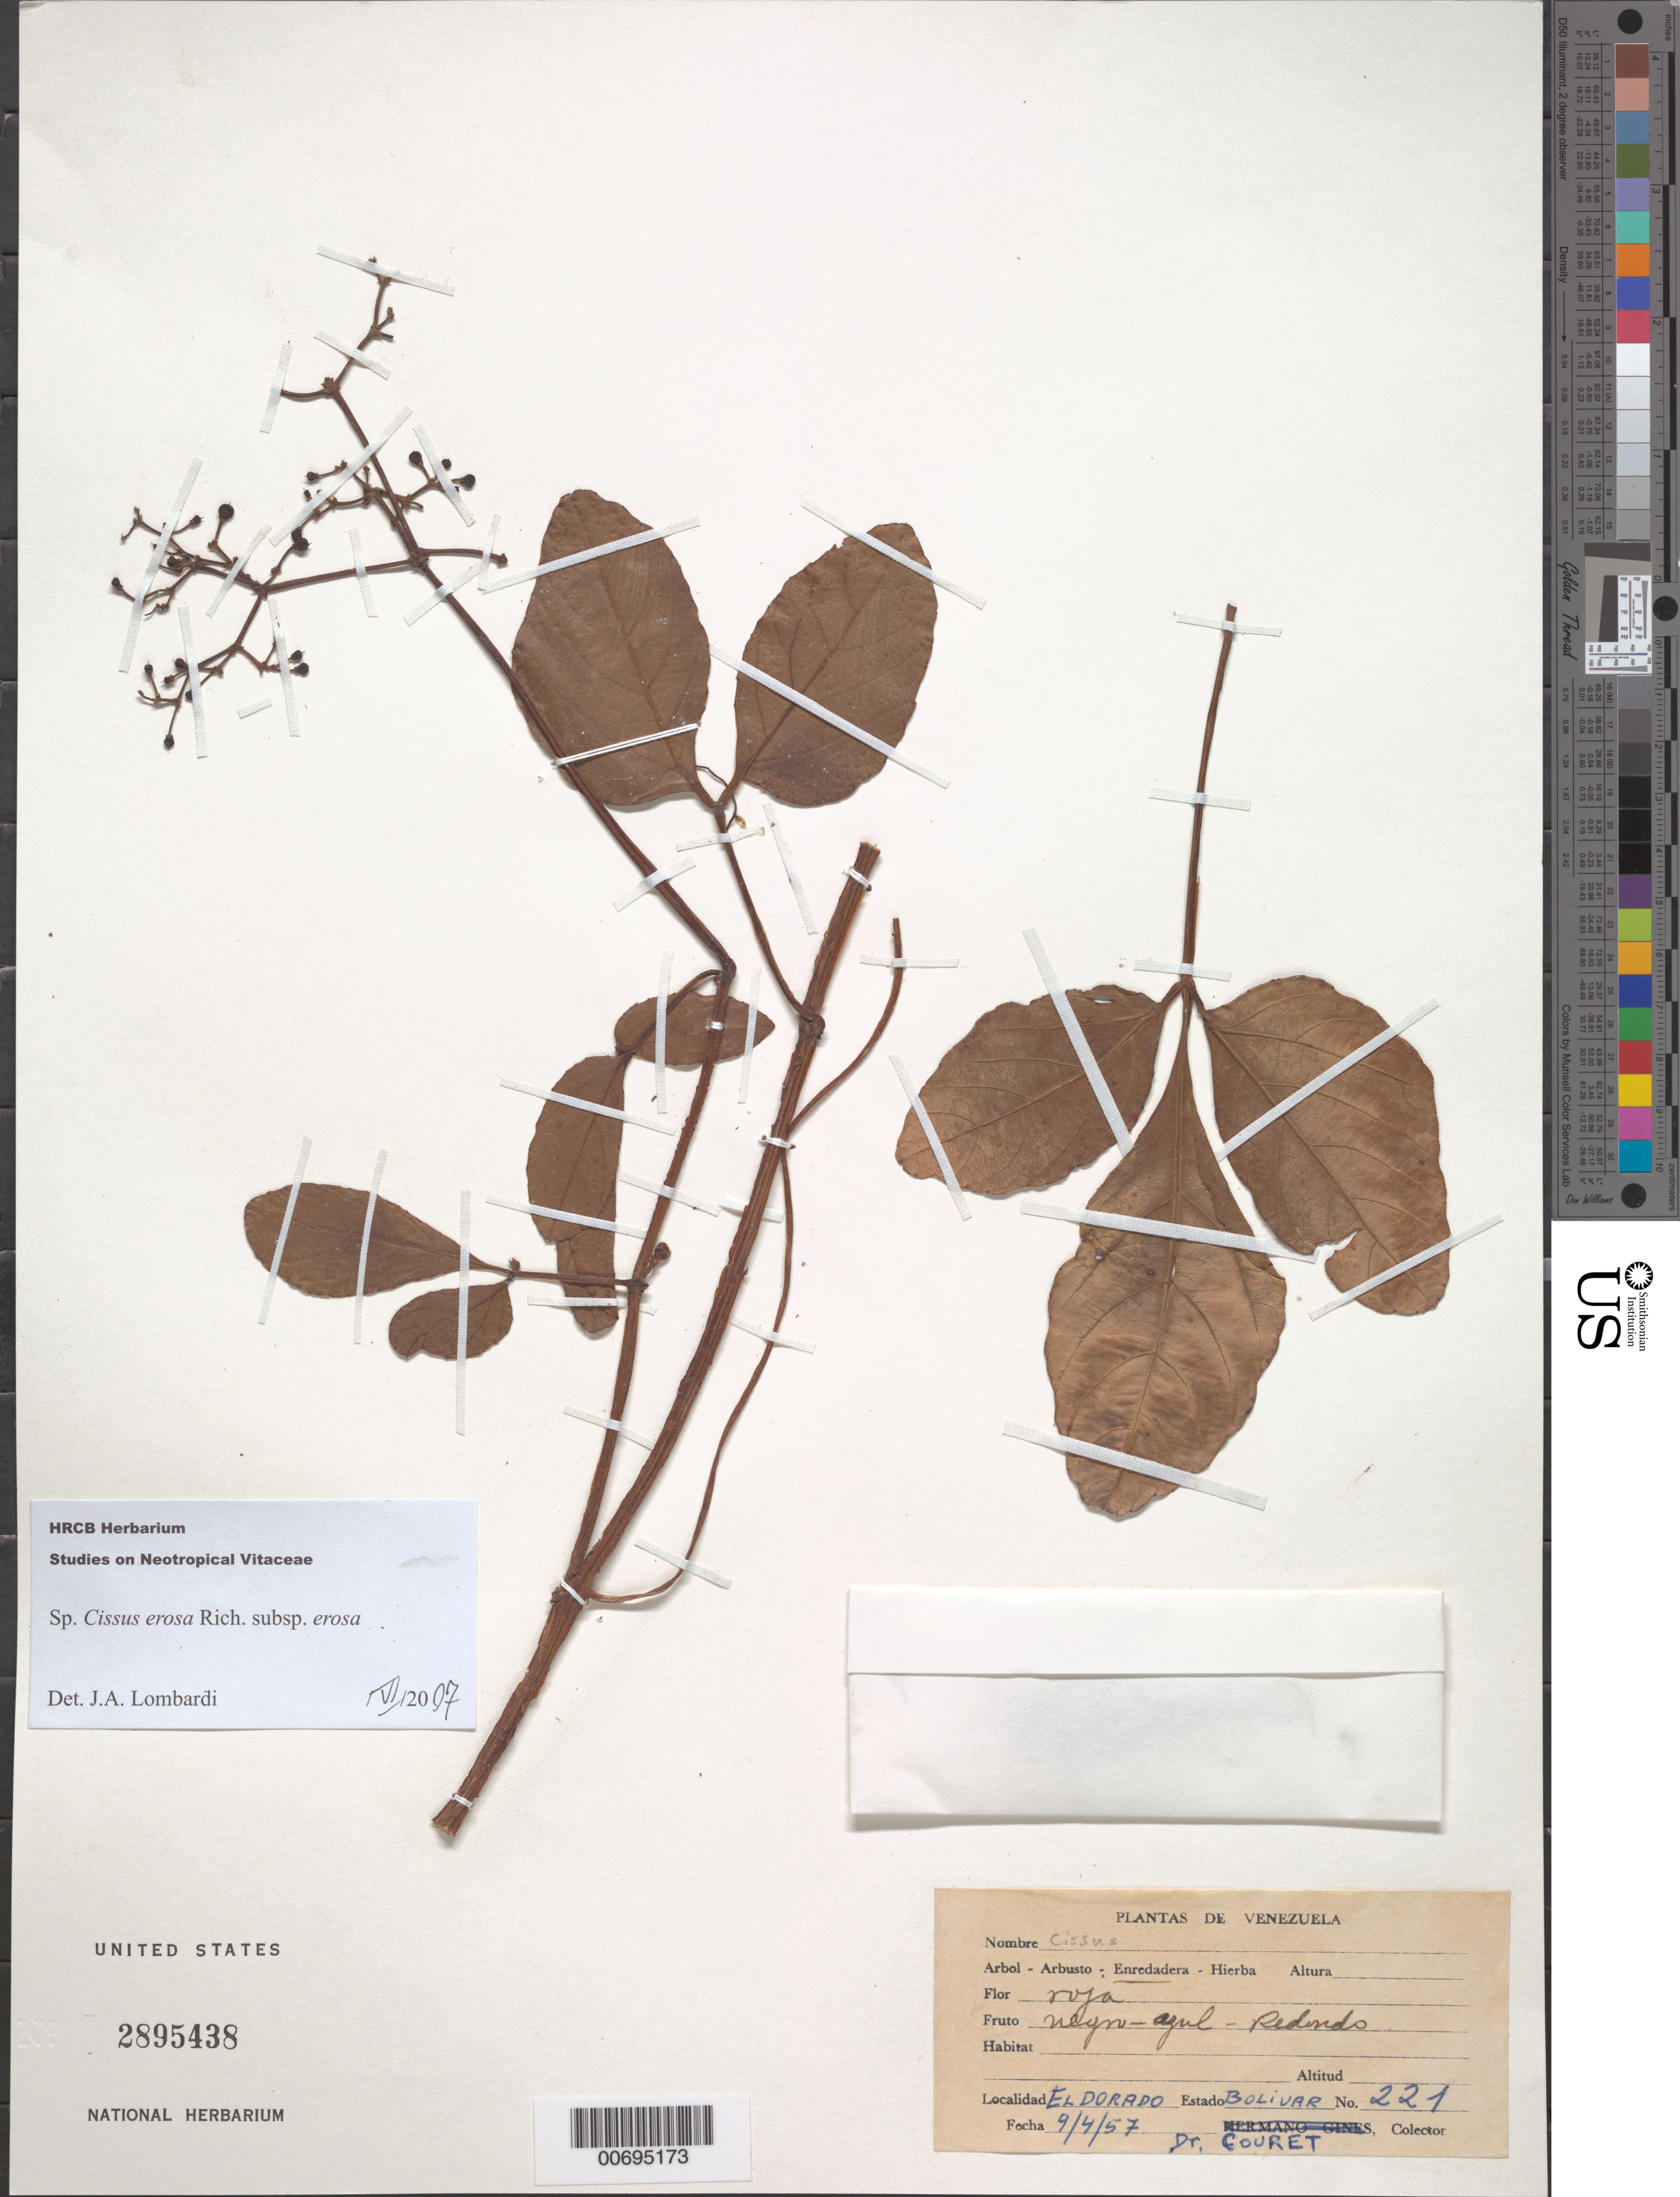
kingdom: Plantae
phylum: Tracheophyta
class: Magnoliopsida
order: Vitales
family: Vitaceae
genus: Cissus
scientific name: Cissus erosa subsp. erosa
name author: Rich.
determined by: Lombardi, Julio A.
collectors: -. Couret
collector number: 221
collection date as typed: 9-Apr-57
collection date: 1957-04-09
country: Venezuela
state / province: Bolívar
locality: El Dorado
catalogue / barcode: US 2895438